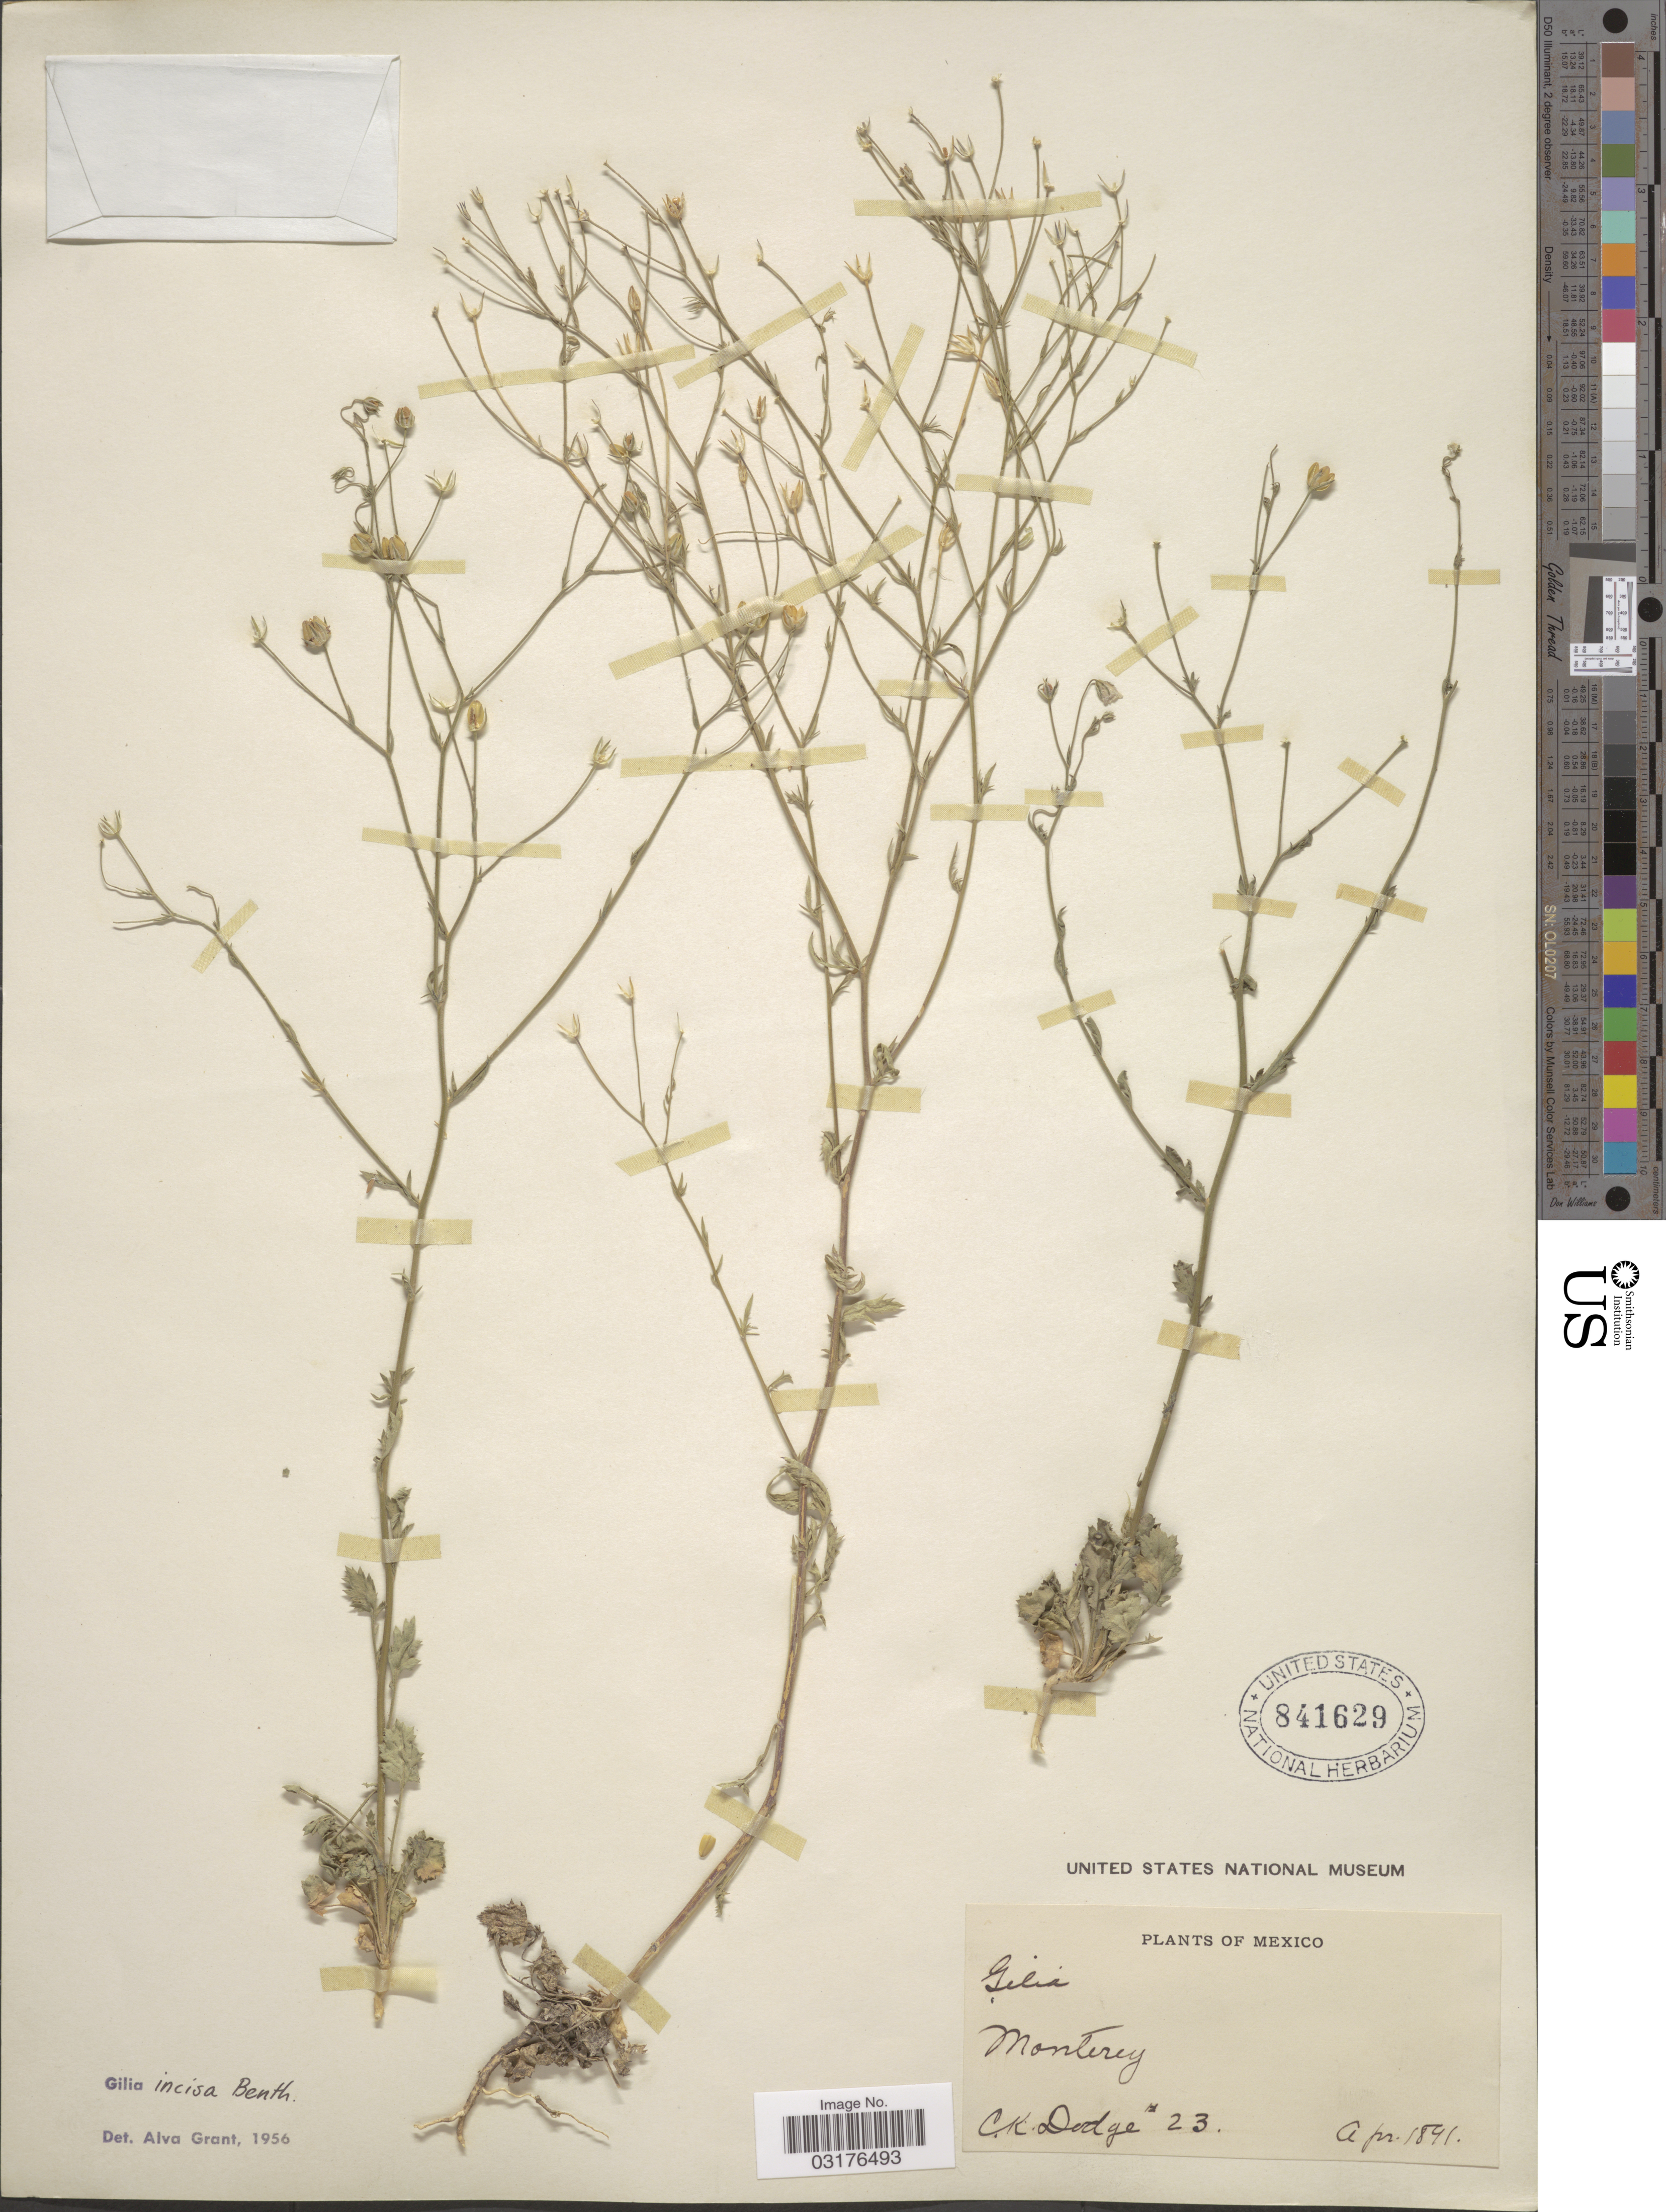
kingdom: Plantae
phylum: Tracheophyta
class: Magnoliopsida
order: Ericales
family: Polemoniaceae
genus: Giliastrum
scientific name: Giliastrum incisum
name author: (Benth.) J.M. Porter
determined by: Strong, Mark T., (BOT), Smithsonian Institution - National Museum of Natural History (UNITED STATES)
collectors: C. Dodge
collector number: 23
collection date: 1891-04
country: Mexico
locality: Monterey.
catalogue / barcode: US 841629